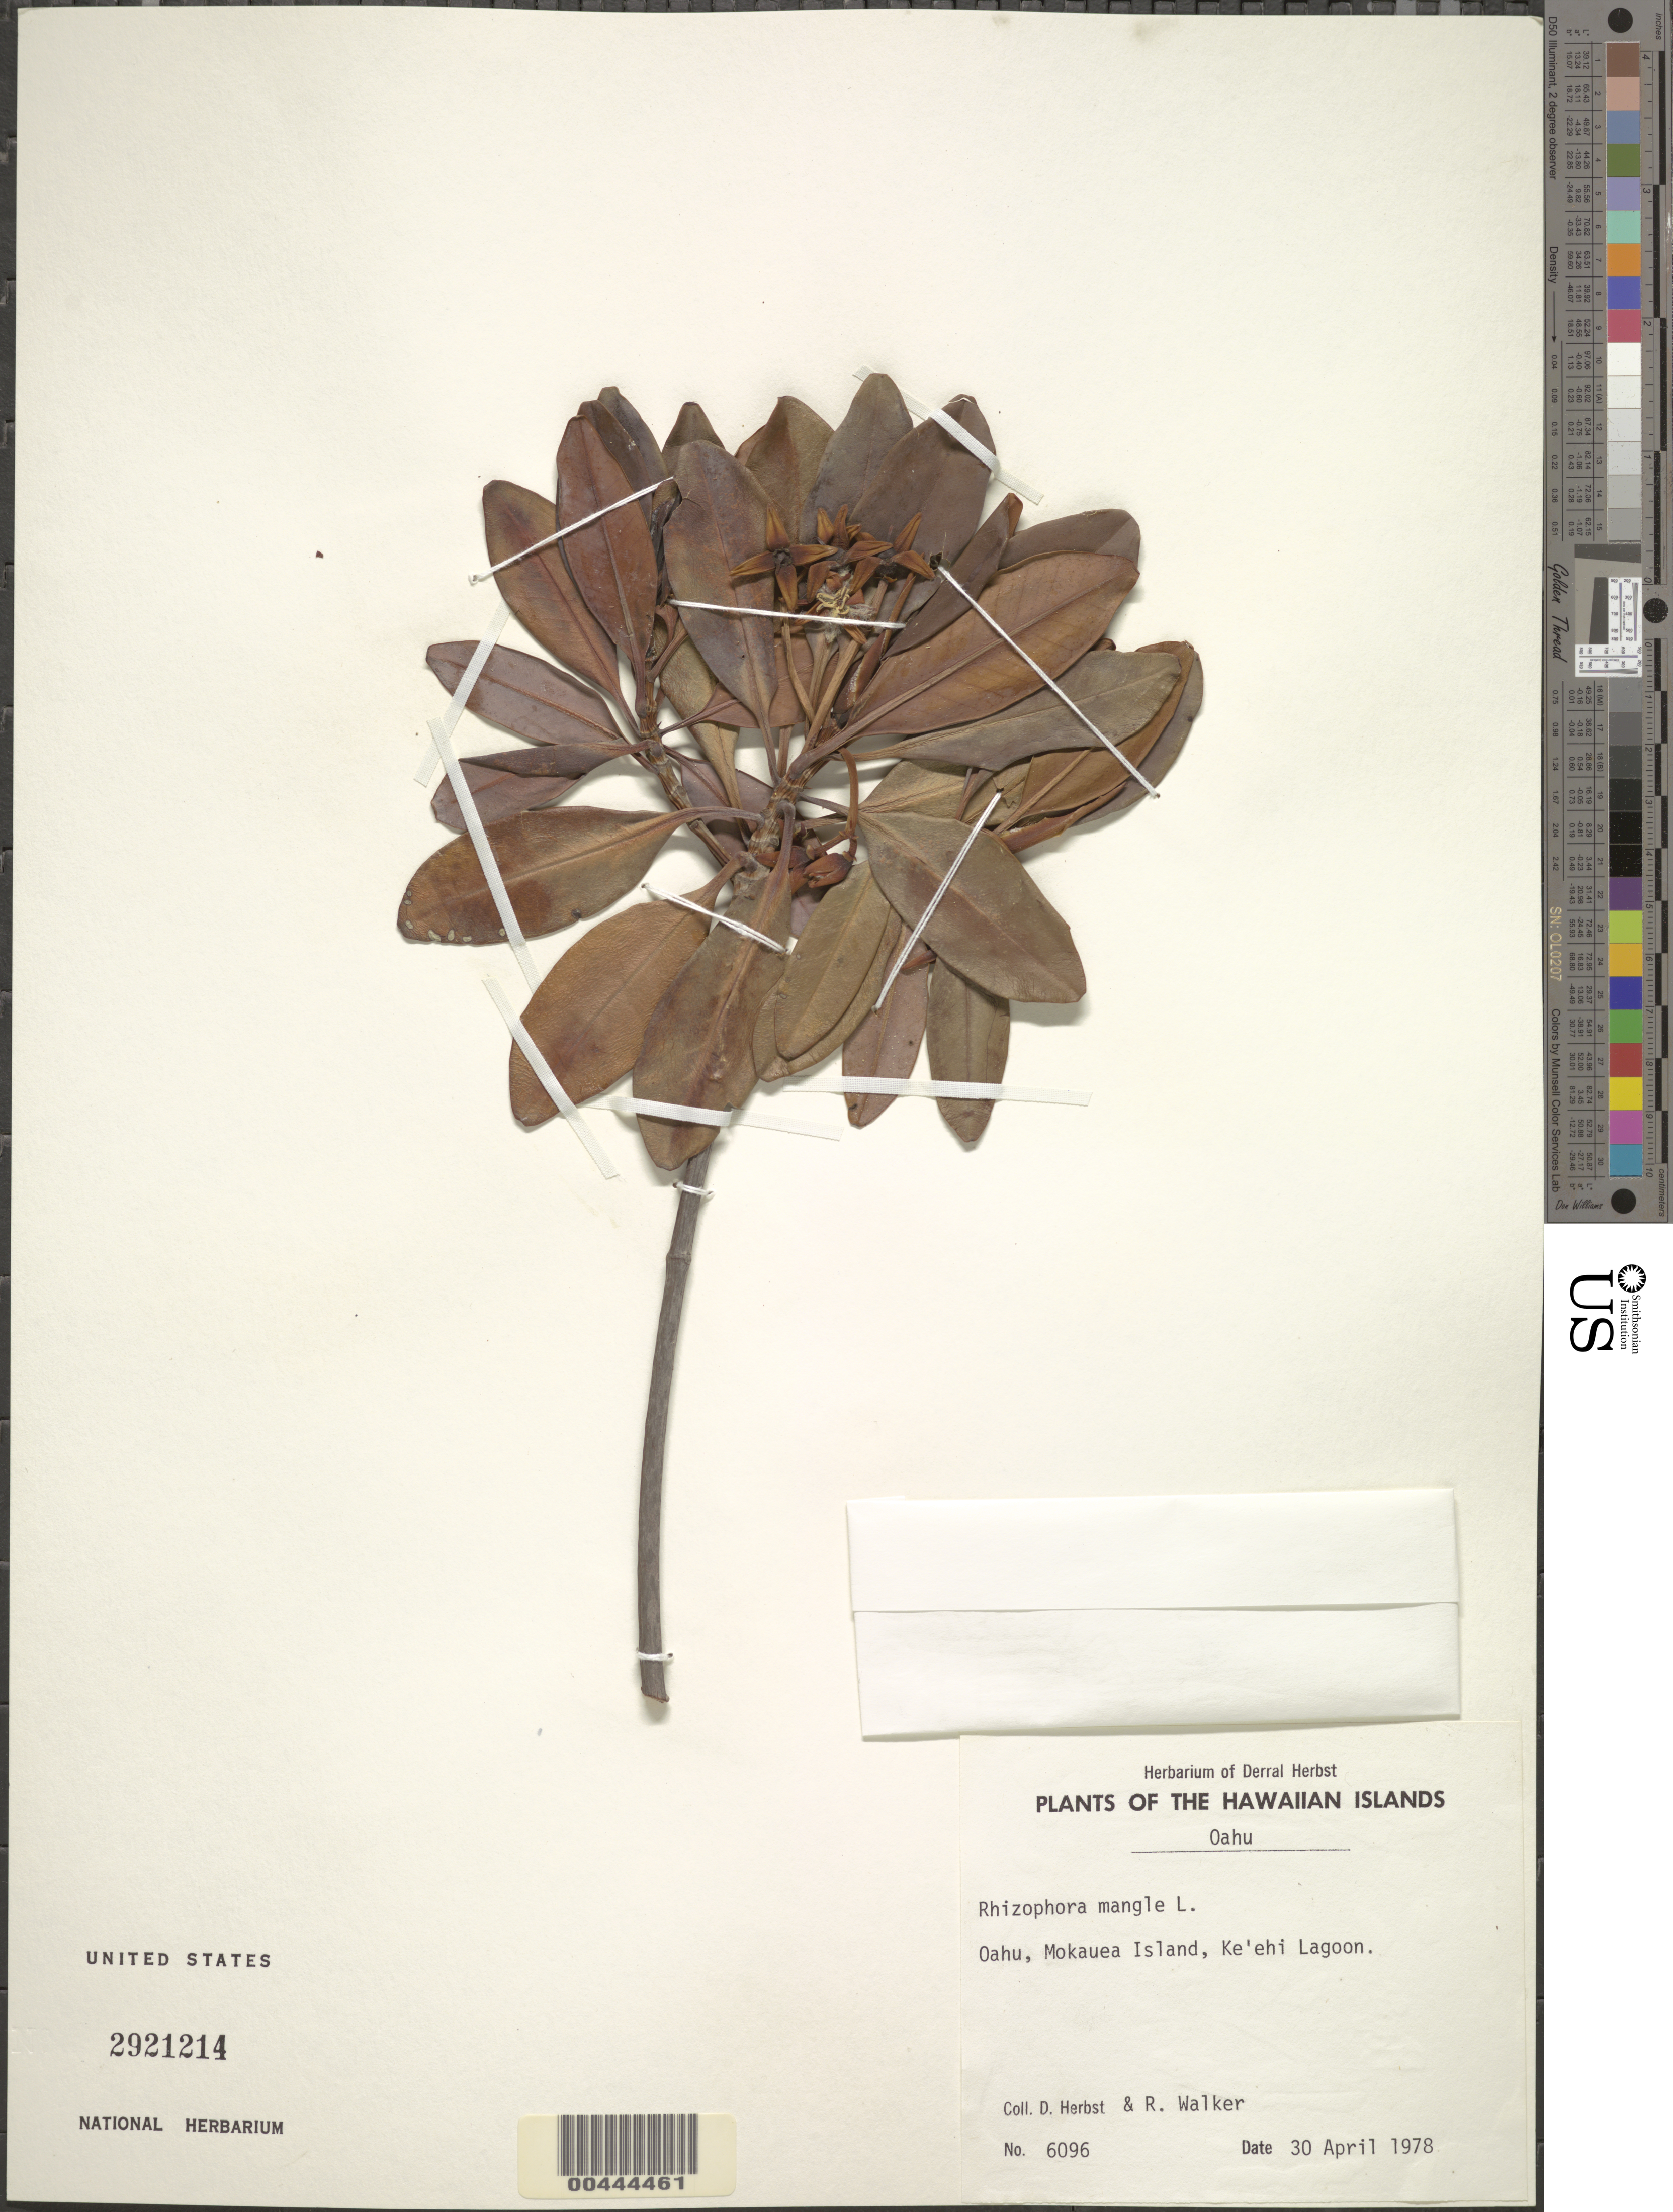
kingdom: Plantae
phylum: Tracheophyta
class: Magnoliopsida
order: Malpighiales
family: Rhizophoraceae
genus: Rhizophora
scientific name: Rhizophora mangle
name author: L.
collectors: D. R. Herbst & R. Walker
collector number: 6096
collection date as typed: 30 Apr 1978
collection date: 1978-04-30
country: United States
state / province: Hawaii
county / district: Honolulu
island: Oahu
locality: Ke'ehi Lagoon, Oahu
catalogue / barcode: US 2921214